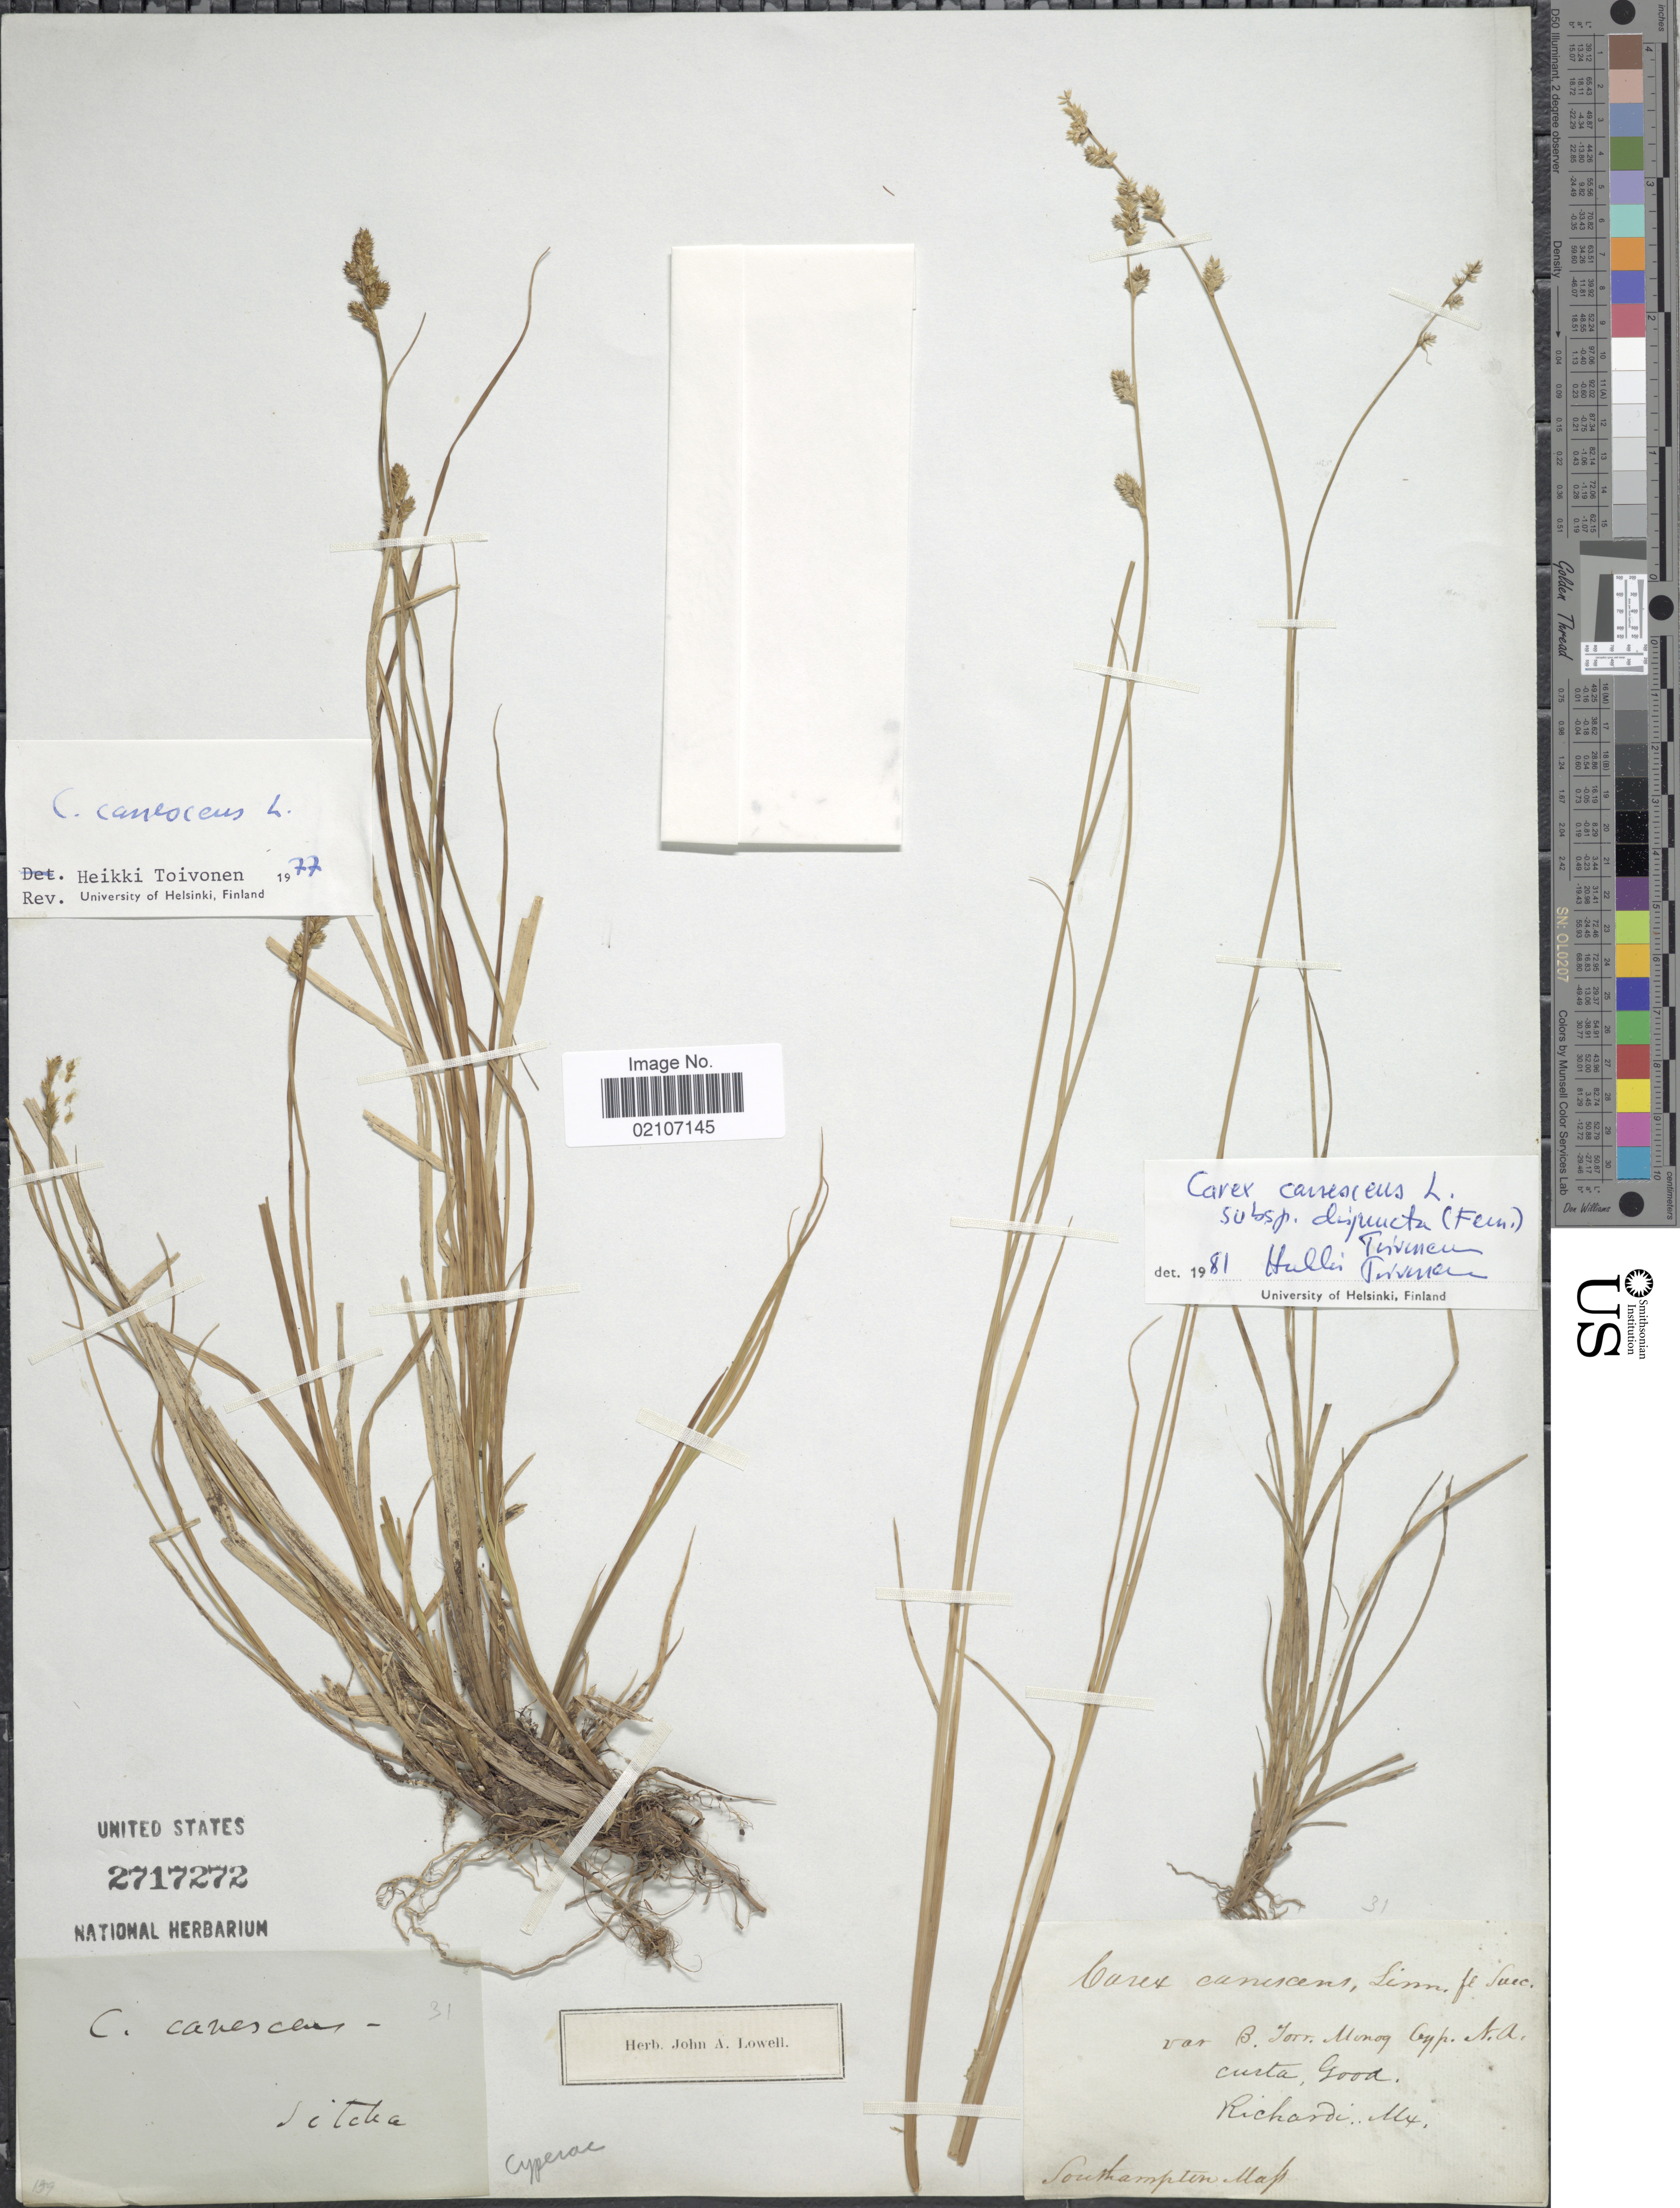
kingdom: Plantae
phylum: Tracheophyta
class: Liliopsida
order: Poales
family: Cyperaceae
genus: Carex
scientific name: Carex canescens var. disjuncta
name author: Fernald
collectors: ex herb. John A. Lowell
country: United States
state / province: Massachusetts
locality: Sitcka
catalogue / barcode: US 2717272